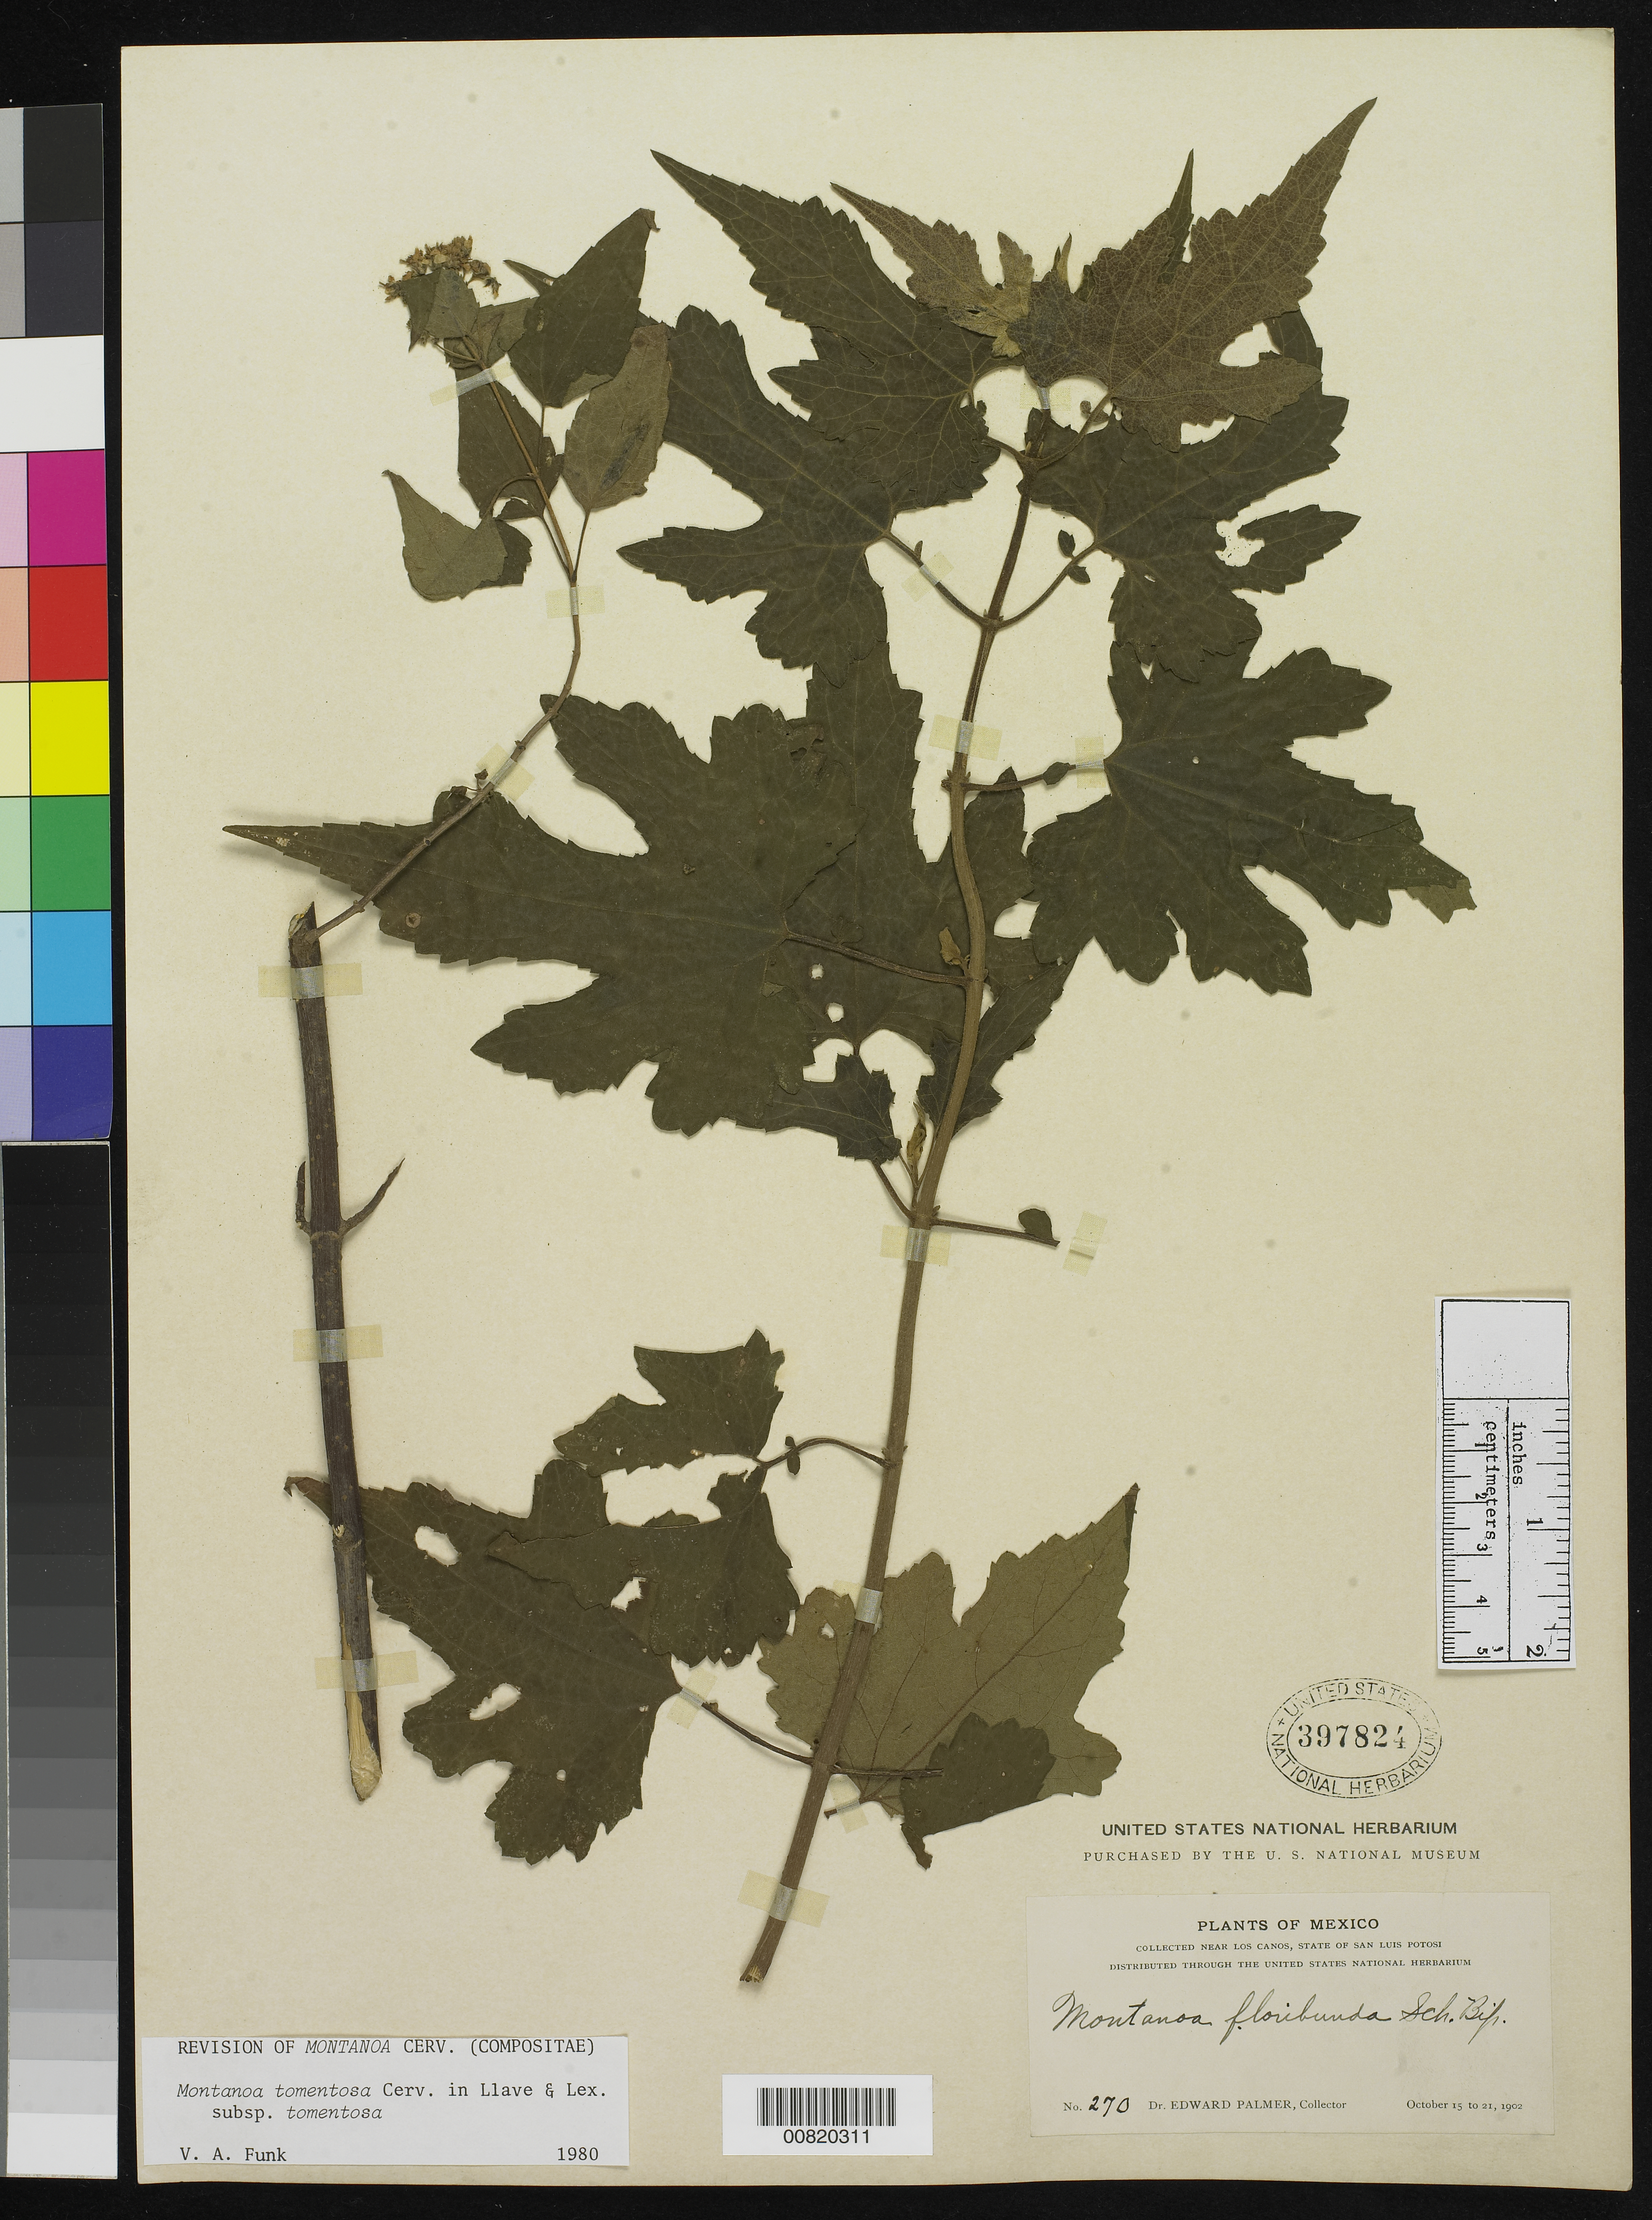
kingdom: Plantae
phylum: Tracheophyta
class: Magnoliopsida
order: Asterales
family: Asteraceae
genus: Montanoa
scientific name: Montanoa tomentosa subsp. tomentosa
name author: Cerv.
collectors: E. Palmer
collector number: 270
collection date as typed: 15 Oct 1902 to 21 Oct 1902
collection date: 1902-10-15/1902-10-21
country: Mexico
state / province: San Luis Potosí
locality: Near Los Canos, San Luis Potosí.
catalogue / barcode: US 397824